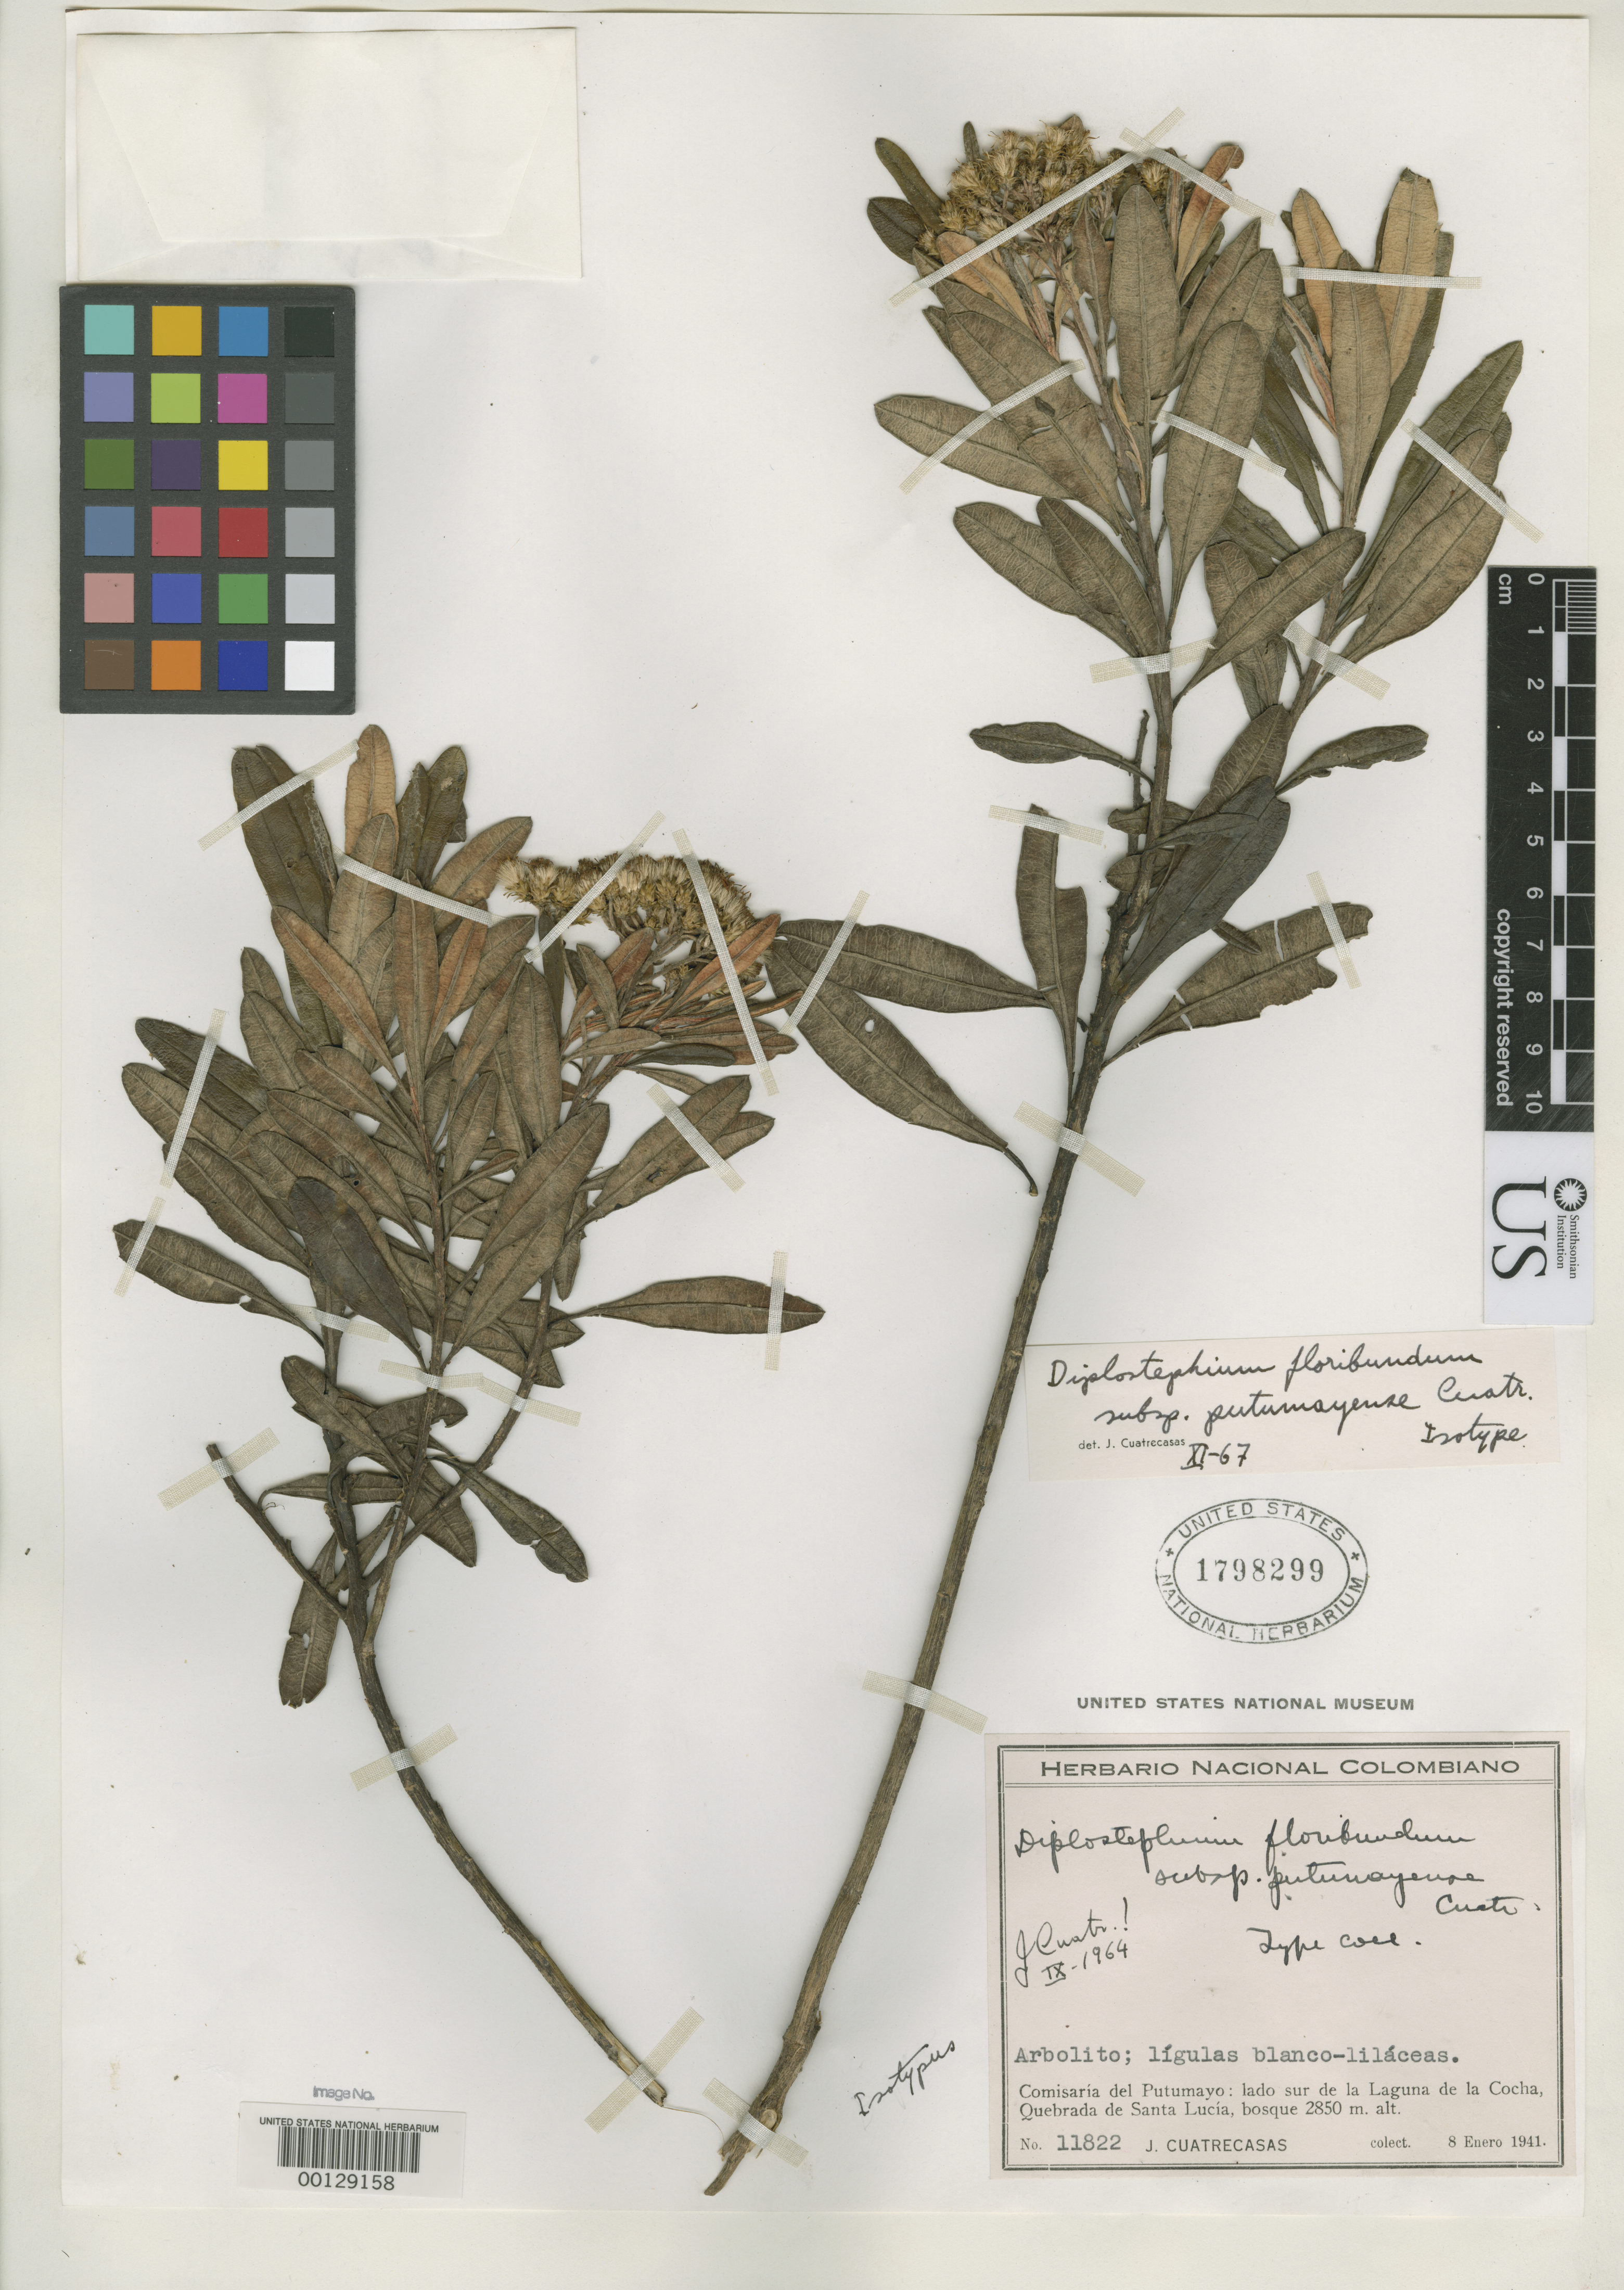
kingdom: Plantae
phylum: Tracheophyta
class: Magnoliopsida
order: Asterales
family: Asteraceae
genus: Diplostephium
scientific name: Diplostephium floribundum subsp. putumayense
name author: Cuatrec.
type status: Isotype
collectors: J. Cuatrecasas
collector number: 11822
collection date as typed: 08 Jan 1941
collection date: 1941-01-08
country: Colombia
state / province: Putumayo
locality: Lado sur de la Laguna de la Cocha, Quebrada de Santa Lucia. [South side of the Laguna de la Cocha, Quebrada de Santa Lucia].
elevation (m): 2850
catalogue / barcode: US 1798299